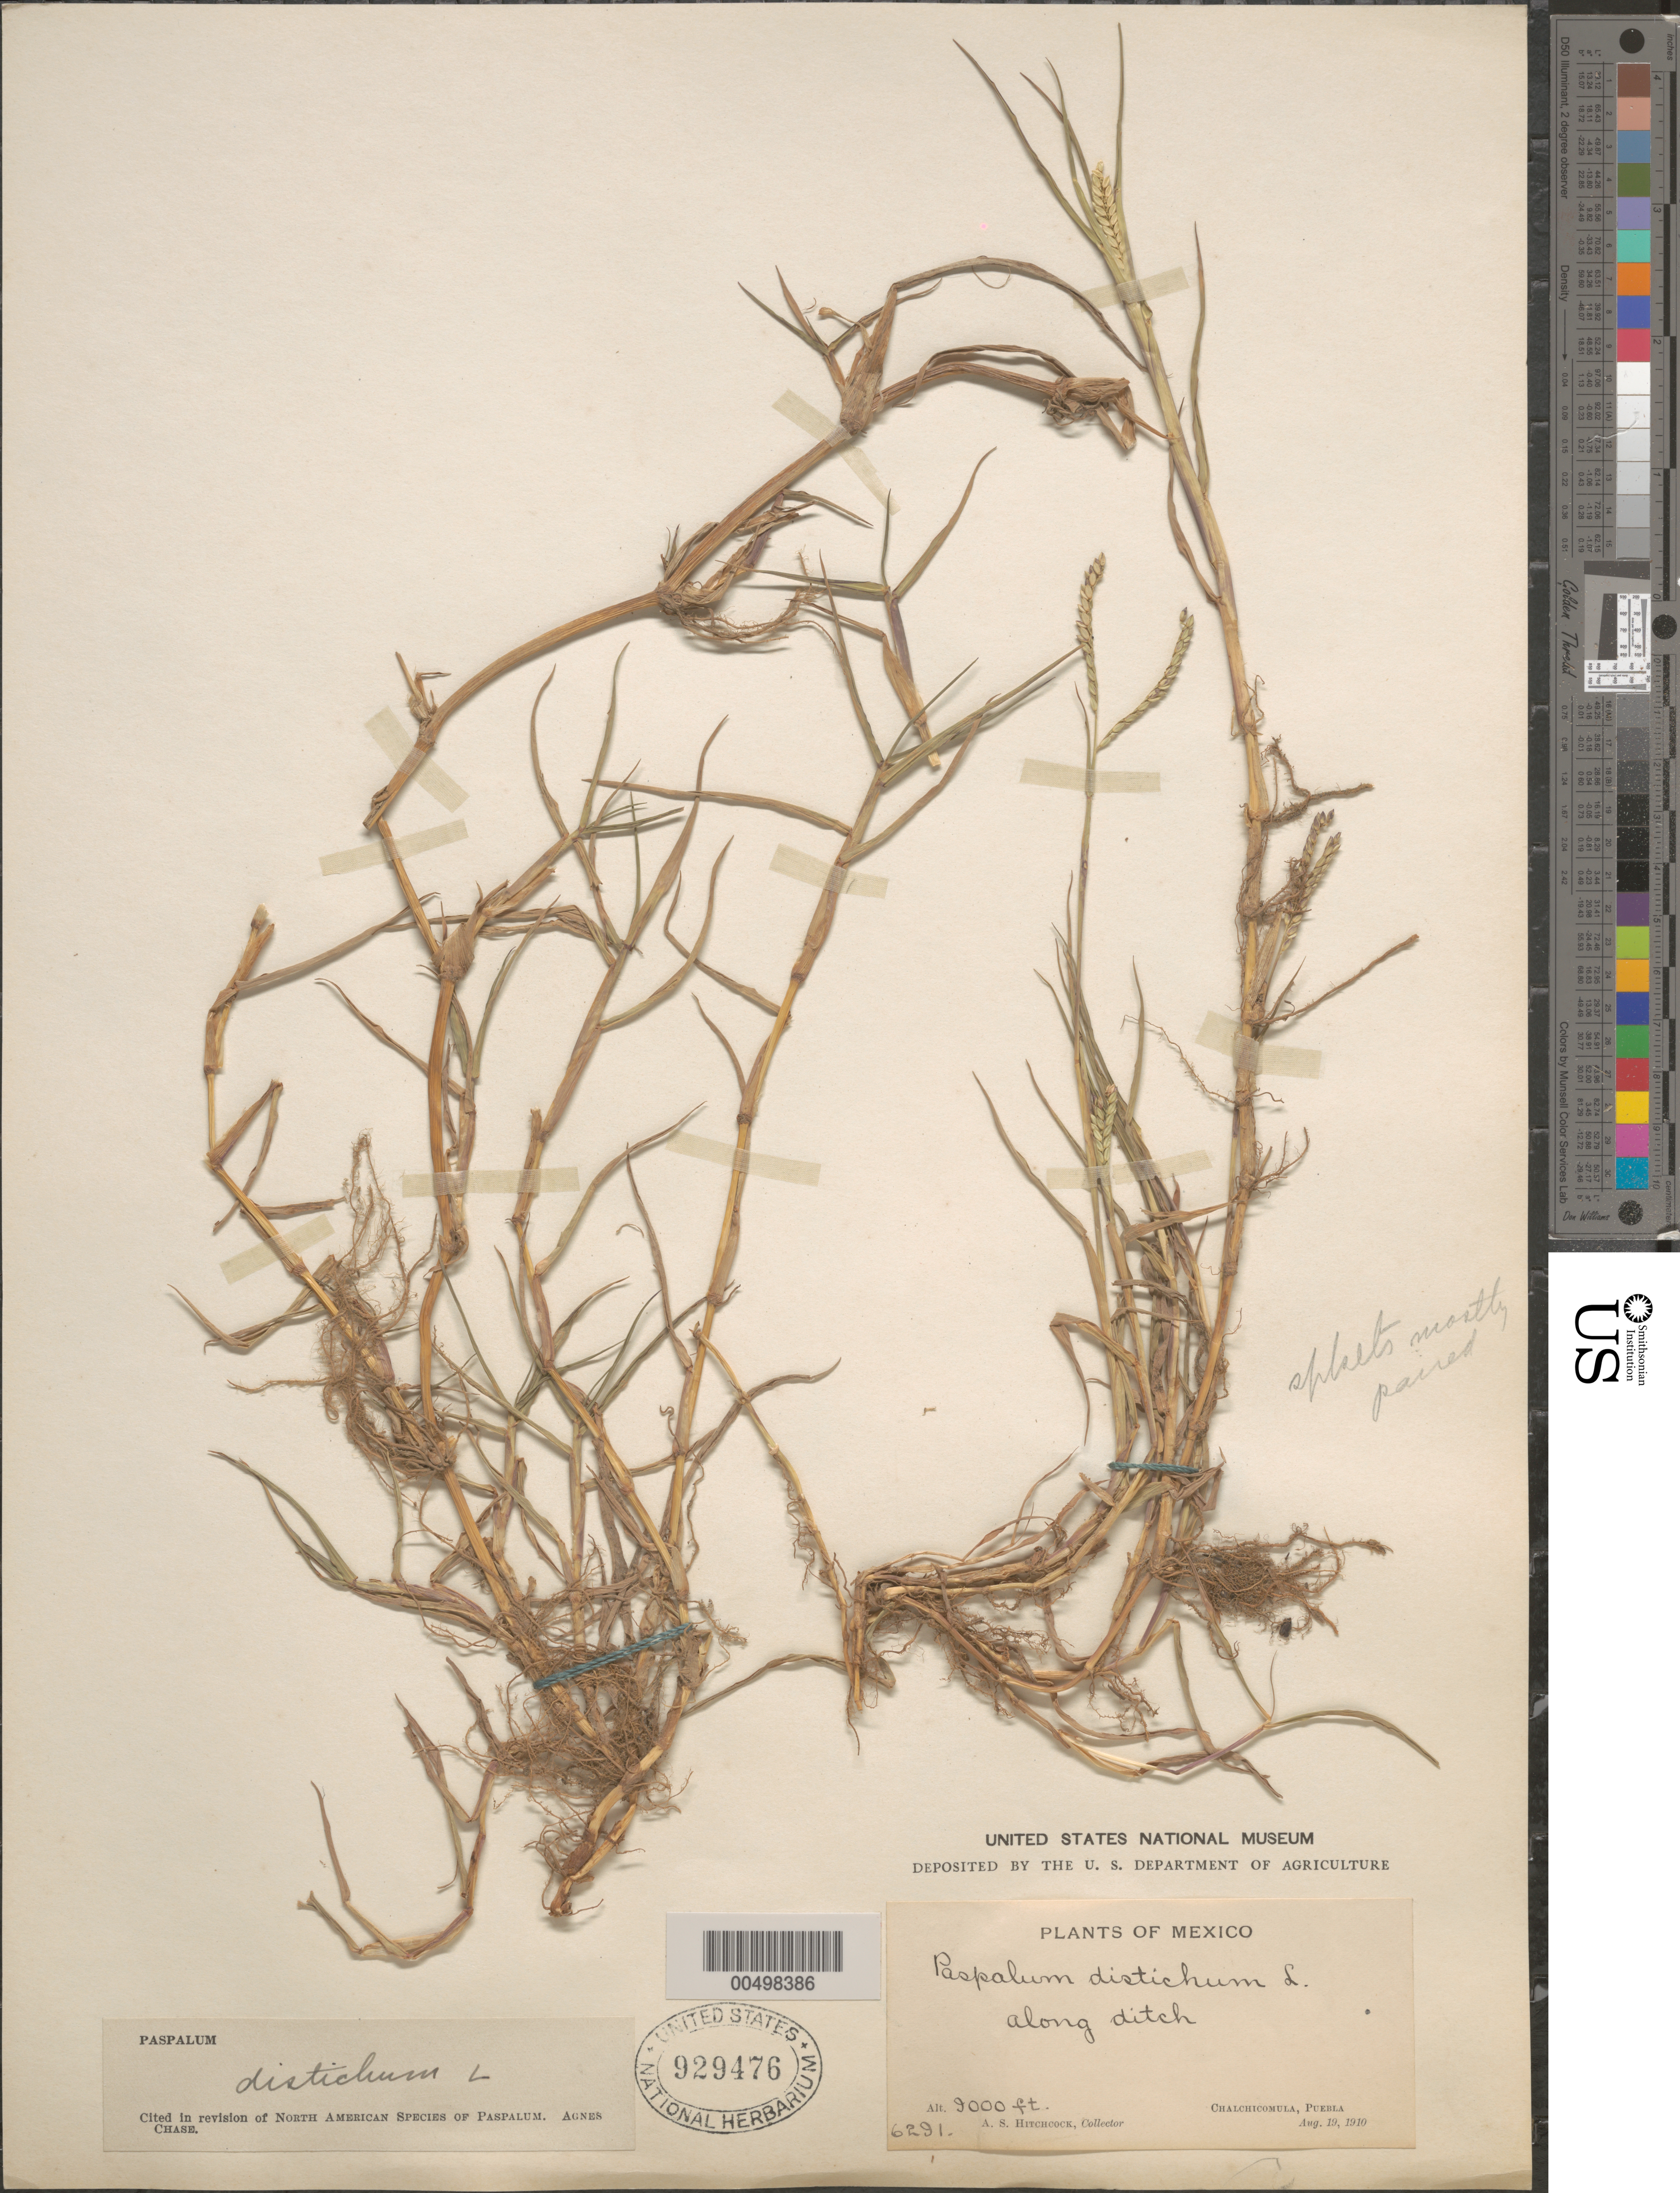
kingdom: Plantae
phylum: Tracheophyta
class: Liliopsida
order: Poales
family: Poaceae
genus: Paspalum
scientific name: Paspalum paspaloides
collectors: A. S. Hitchcock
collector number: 6291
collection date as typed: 19 Aug 1910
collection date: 1910-08-19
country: Mexico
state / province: Puebla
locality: Chalchicomula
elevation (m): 2743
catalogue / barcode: US 929476